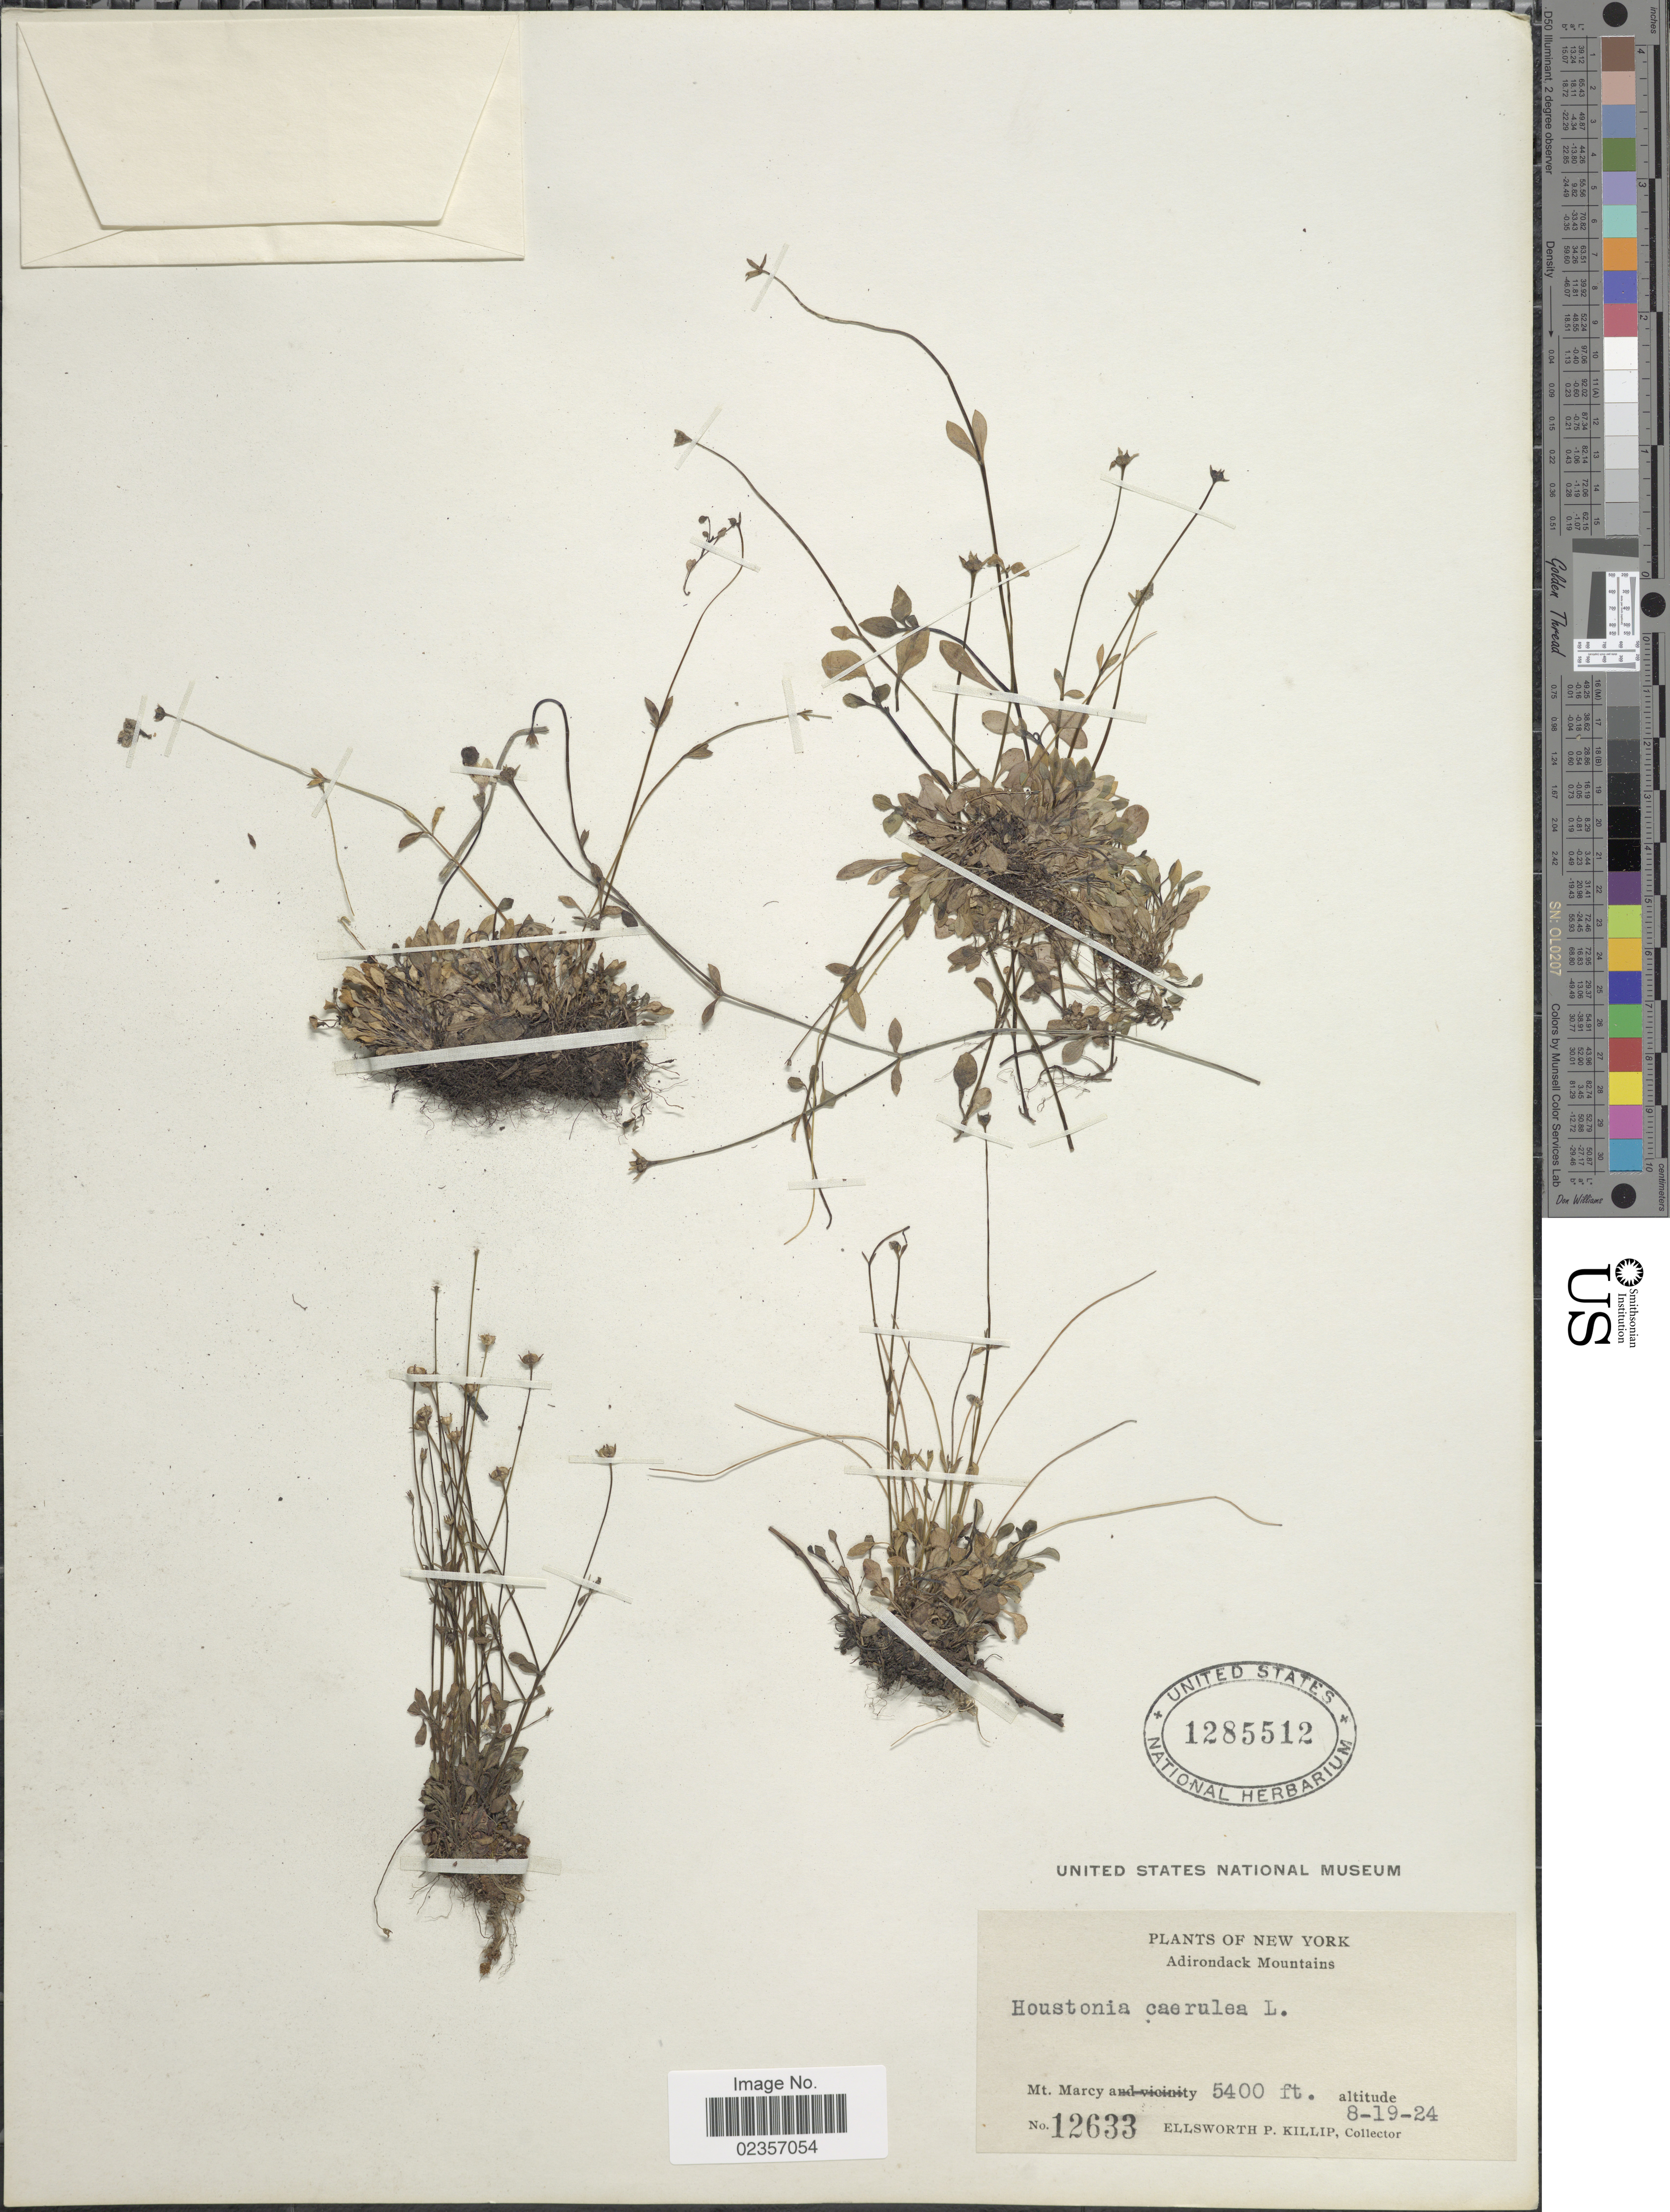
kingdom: Plantae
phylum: Tracheophyta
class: Magnoliopsida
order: Gentianales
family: Rubiaceae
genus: Houstonia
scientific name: Houstonia caerulea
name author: L.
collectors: E. P. Killip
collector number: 12633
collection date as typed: Transcribed d/m/y: 19/8/24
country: United States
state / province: New York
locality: Adirondack Mountain, Mt Marcy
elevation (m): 1646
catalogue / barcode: US 1285512